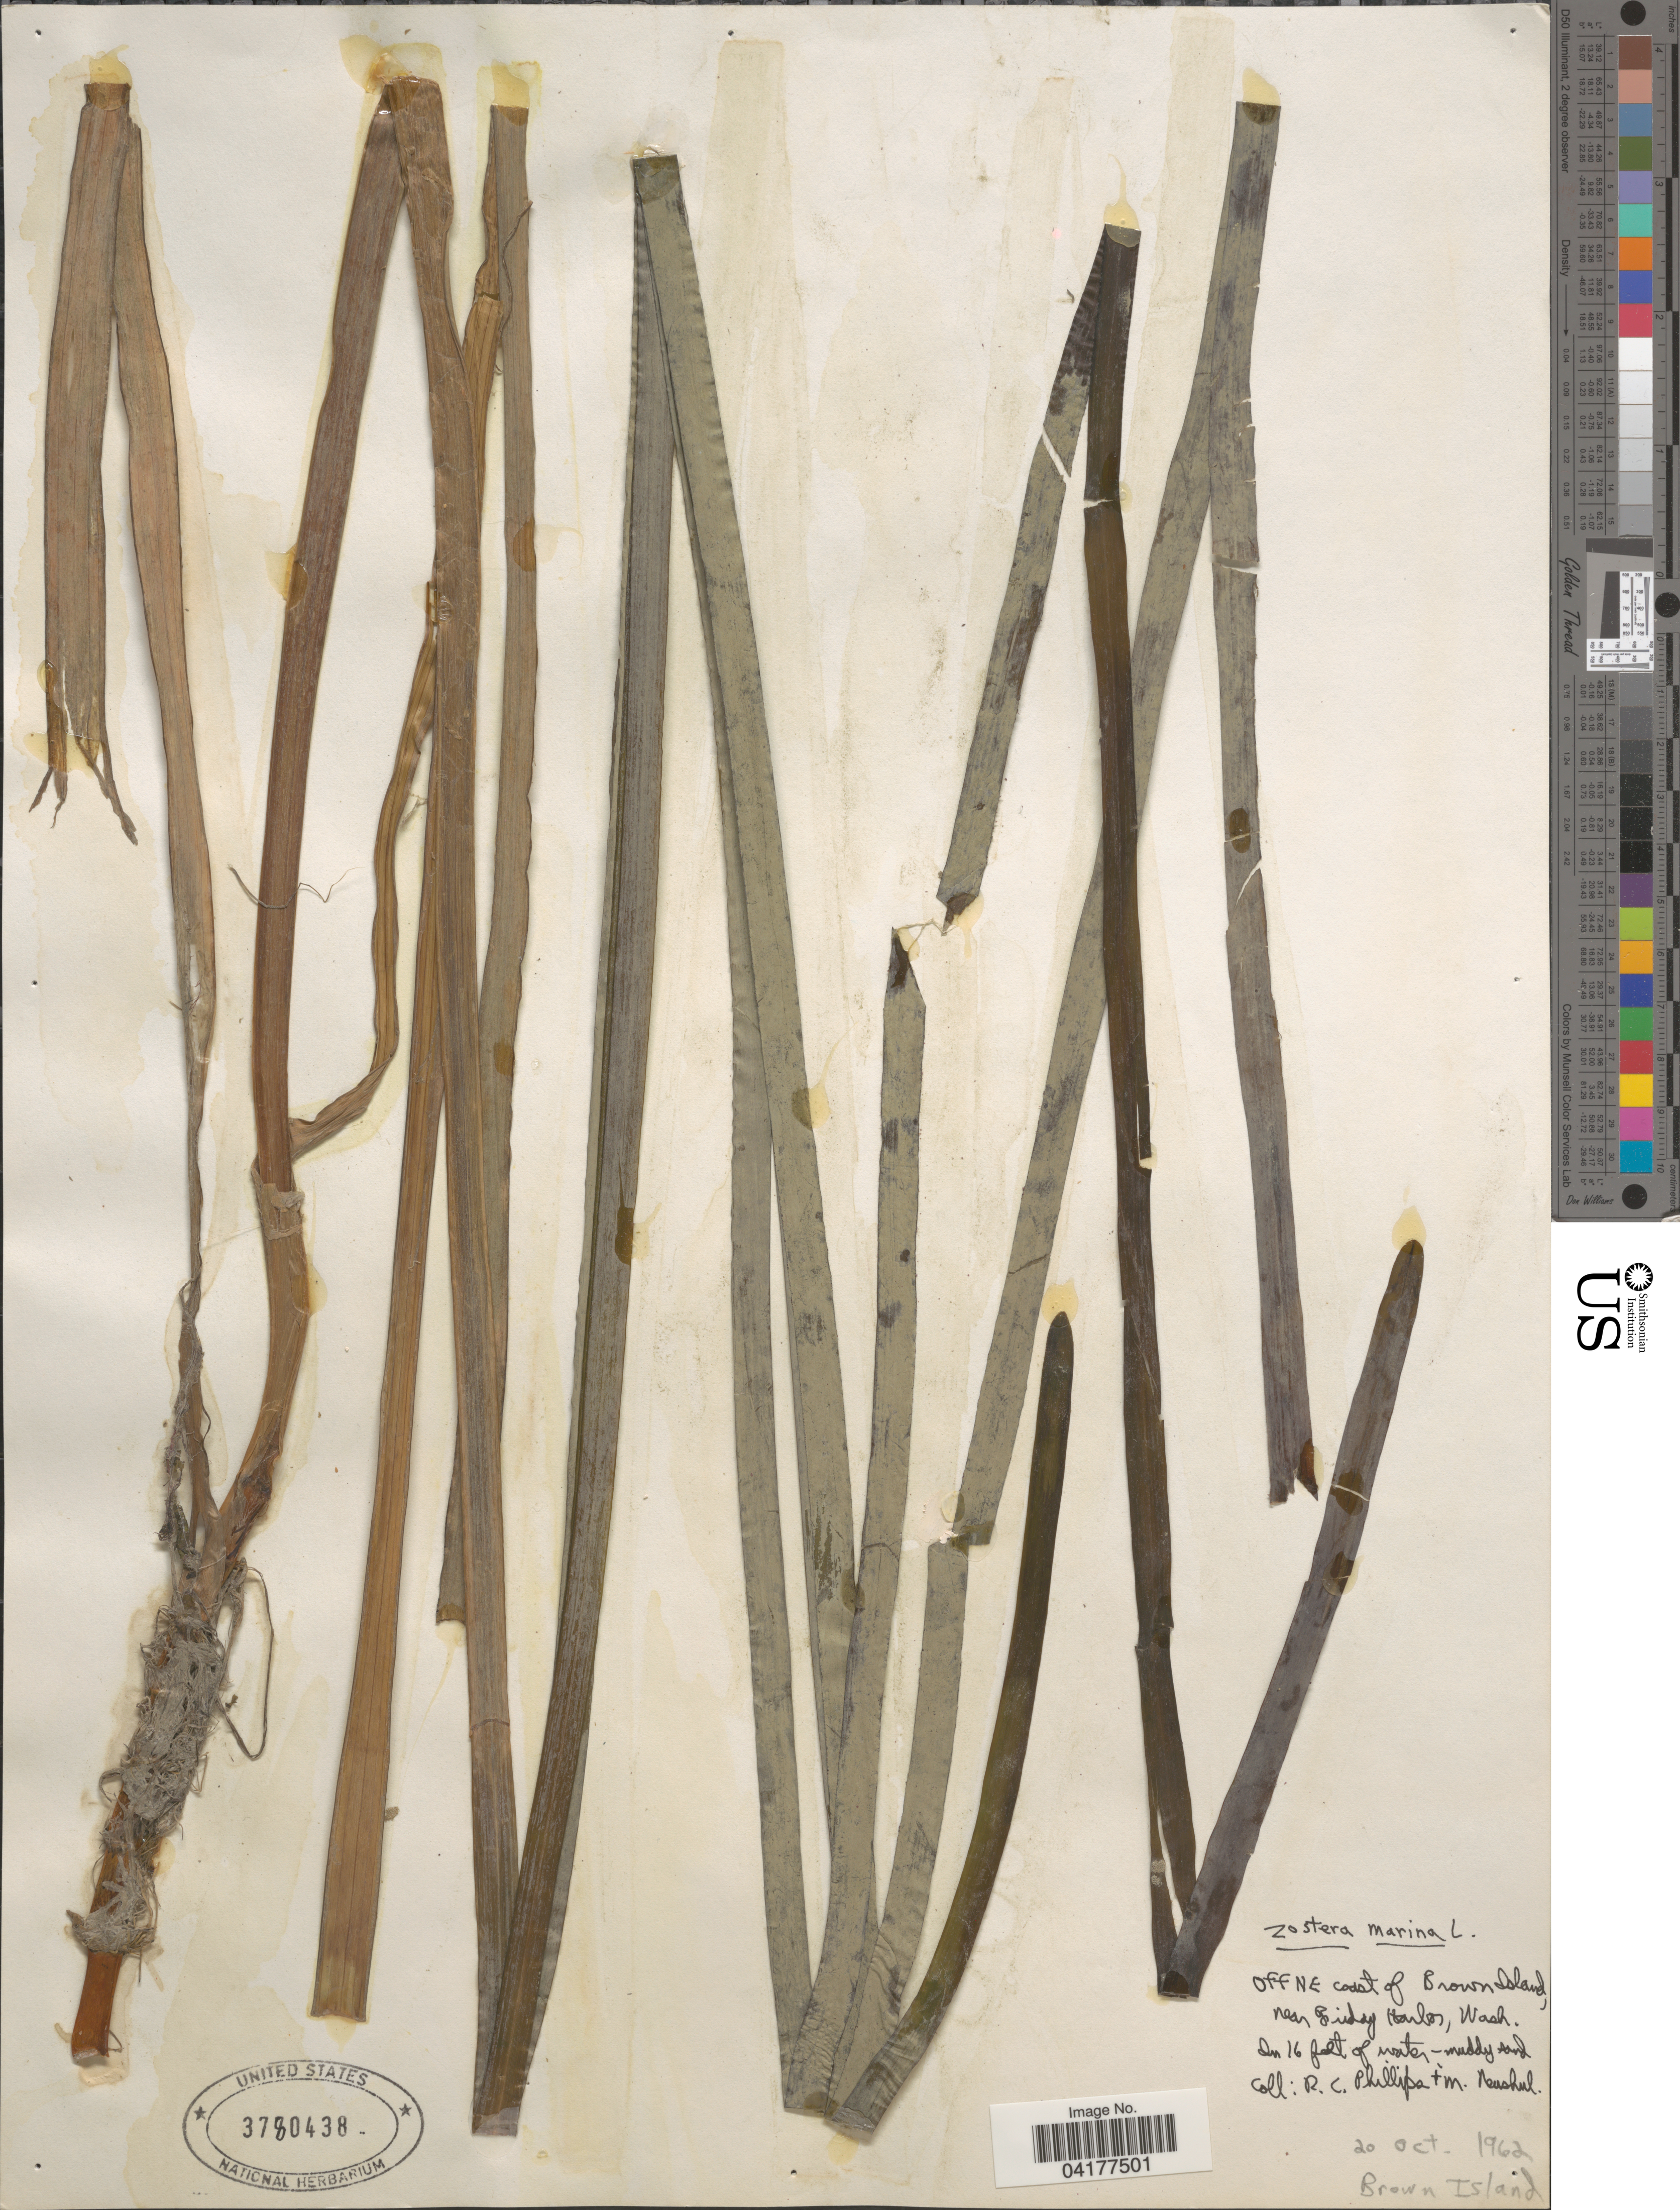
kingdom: Plantae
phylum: Tracheophyta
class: Liliopsida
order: Alismatales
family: Zosteraceae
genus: Zostera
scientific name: Zostera marina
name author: L.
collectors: R. C. Phillips & M. Neushul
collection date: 1962-10-20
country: United States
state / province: Washington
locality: Off NE coast of Brown Island, near Friday Harbor.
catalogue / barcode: US 3780438